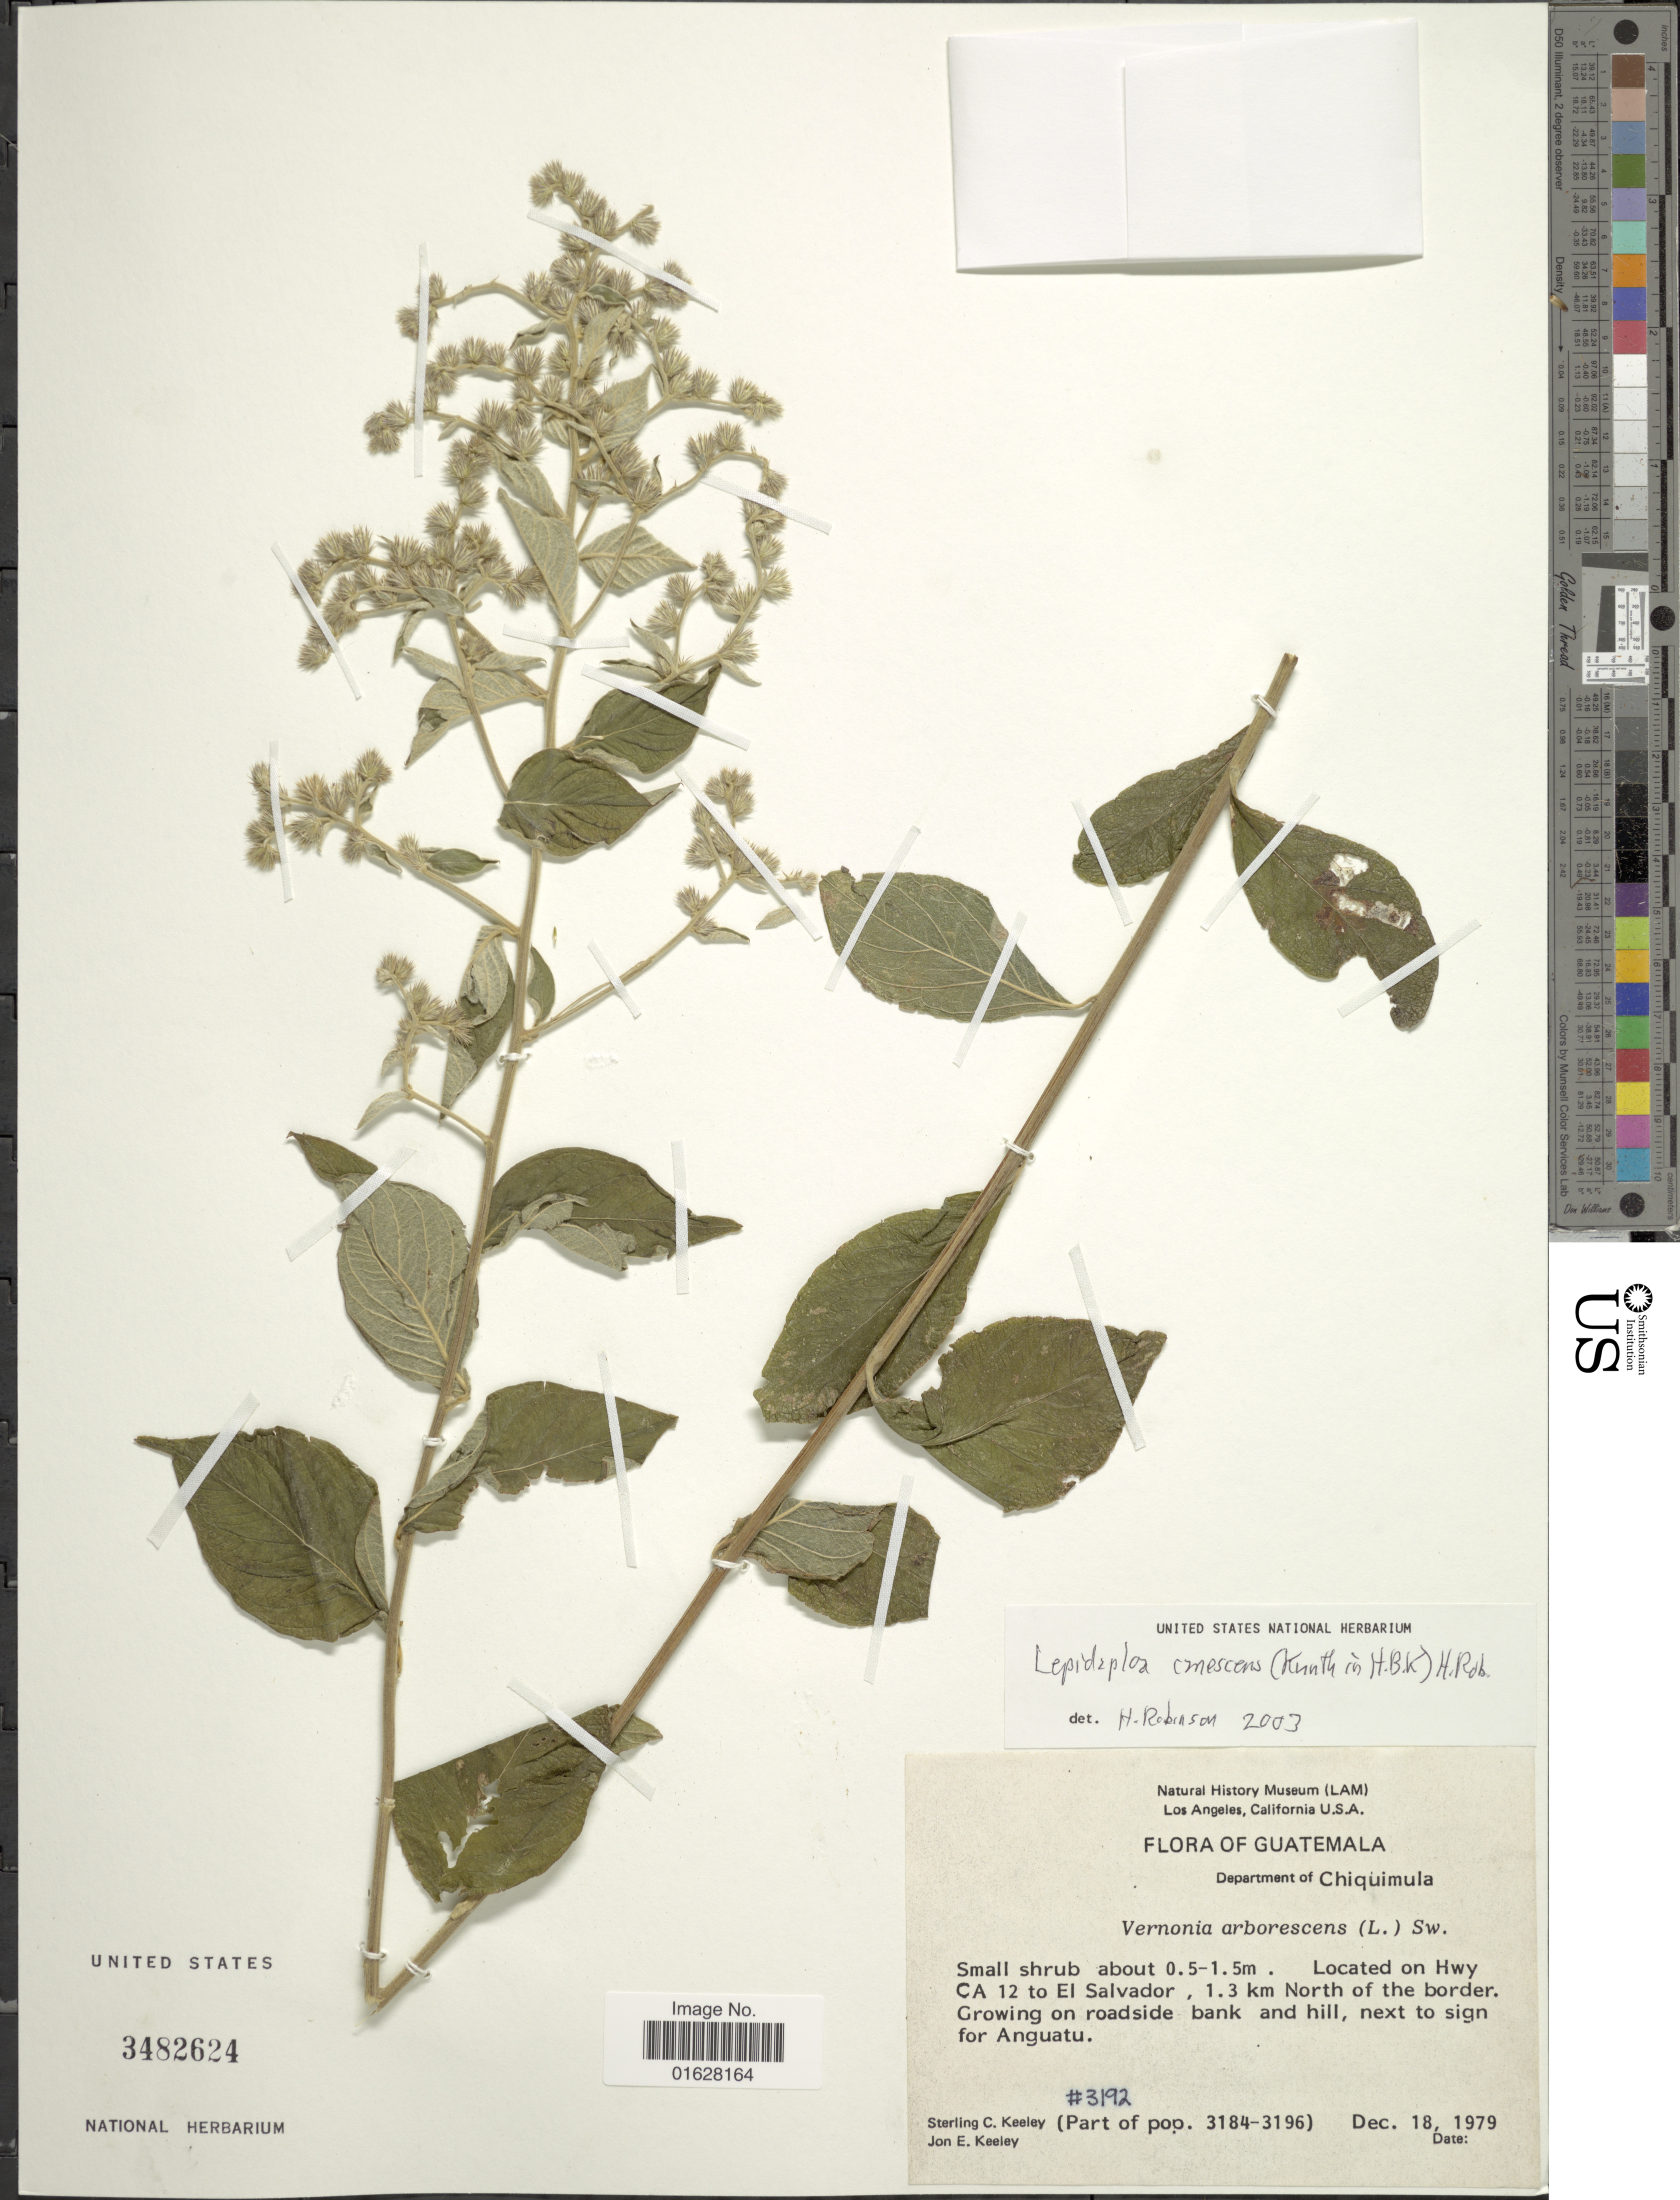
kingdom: Plantae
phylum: Tracheophyta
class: Magnoliopsida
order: Asterales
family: Asteraceae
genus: Lepidaploa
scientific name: Lepidaploa canescens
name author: (Kunth) H. Rob.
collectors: S. C. Keeley & J. E. Keeley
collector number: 3192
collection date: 1979-12-18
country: Guatemala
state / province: Chiquimula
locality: Department of Chiquimula, on Hwy CA 12 to El Salvador, 1.3 km North of the border, next to sign of Anguatu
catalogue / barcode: US 3482624